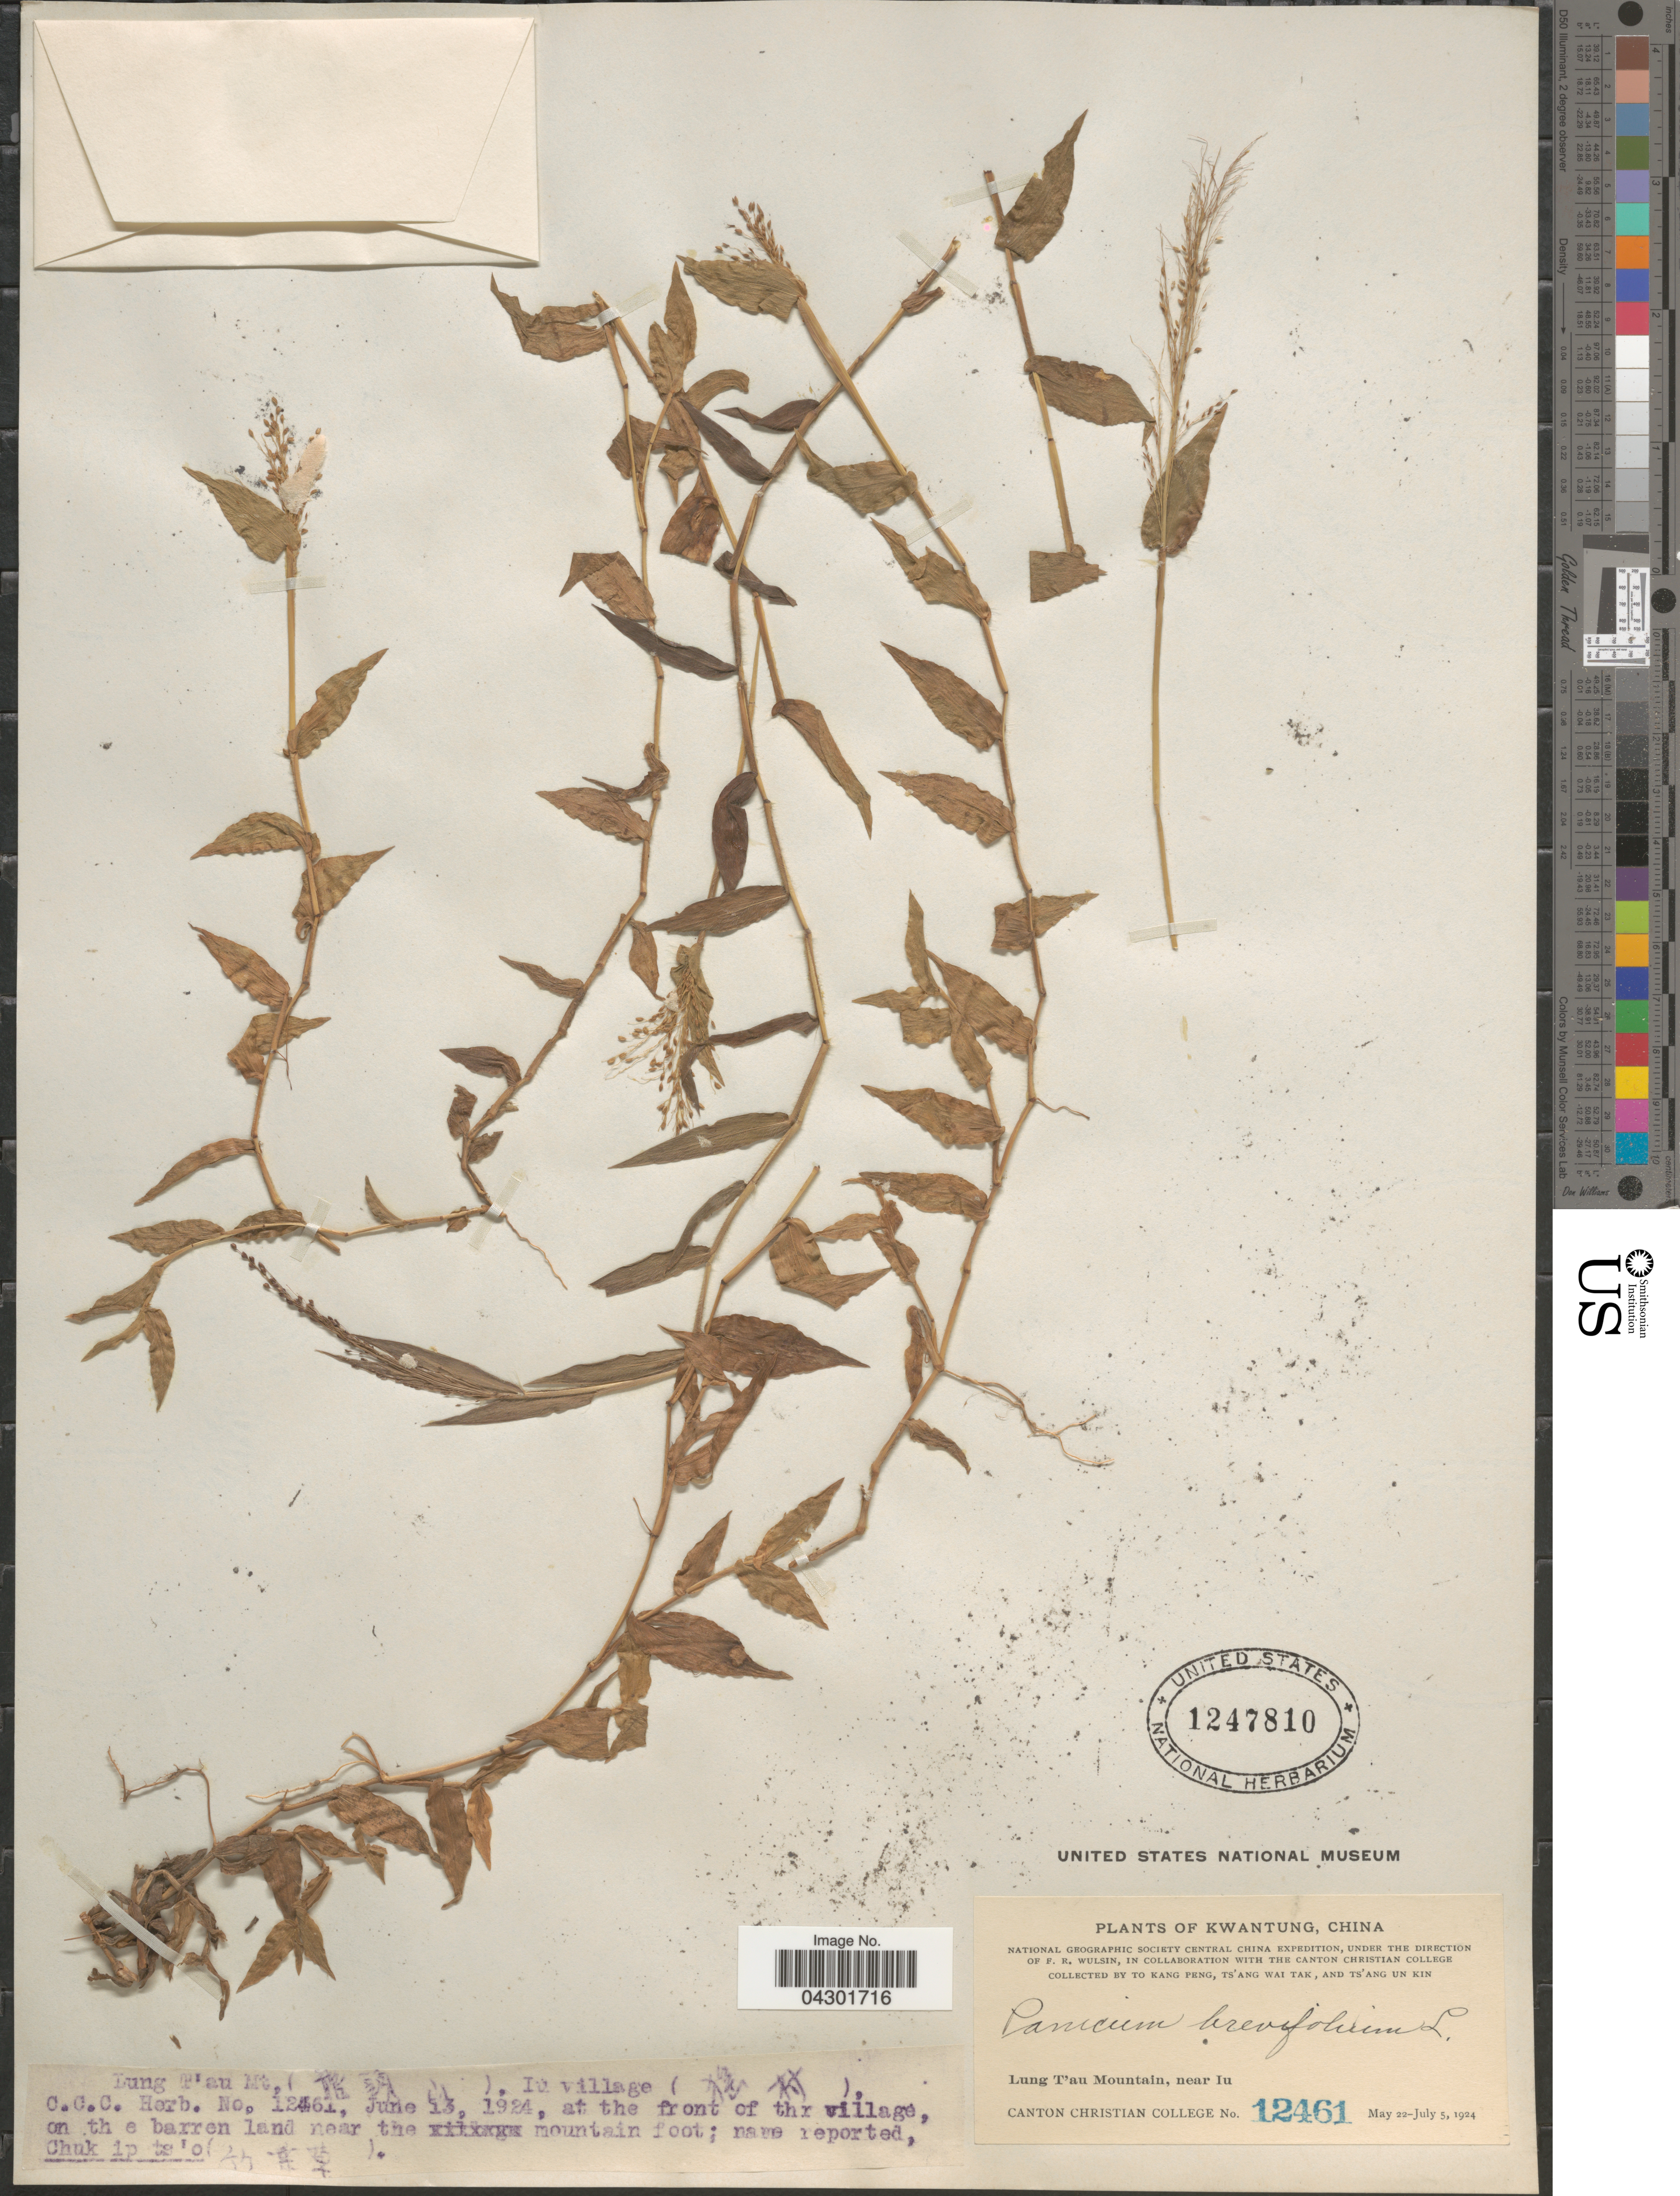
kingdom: Plantae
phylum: Tracheophyta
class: Liliopsida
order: Poales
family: Poaceae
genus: Panicum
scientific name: Panicum brevifolium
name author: L.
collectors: T. K. Peng, W. T. Tsang & Ts' Ang Un Kin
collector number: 12461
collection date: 1924-06-13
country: China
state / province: Guangdong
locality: Kwantung. National Geographic Society Central China Expedition. Lung T'au Mountain, near Iu. At the front of the village, on the barren land near the mountain foot.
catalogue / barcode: US 1247810